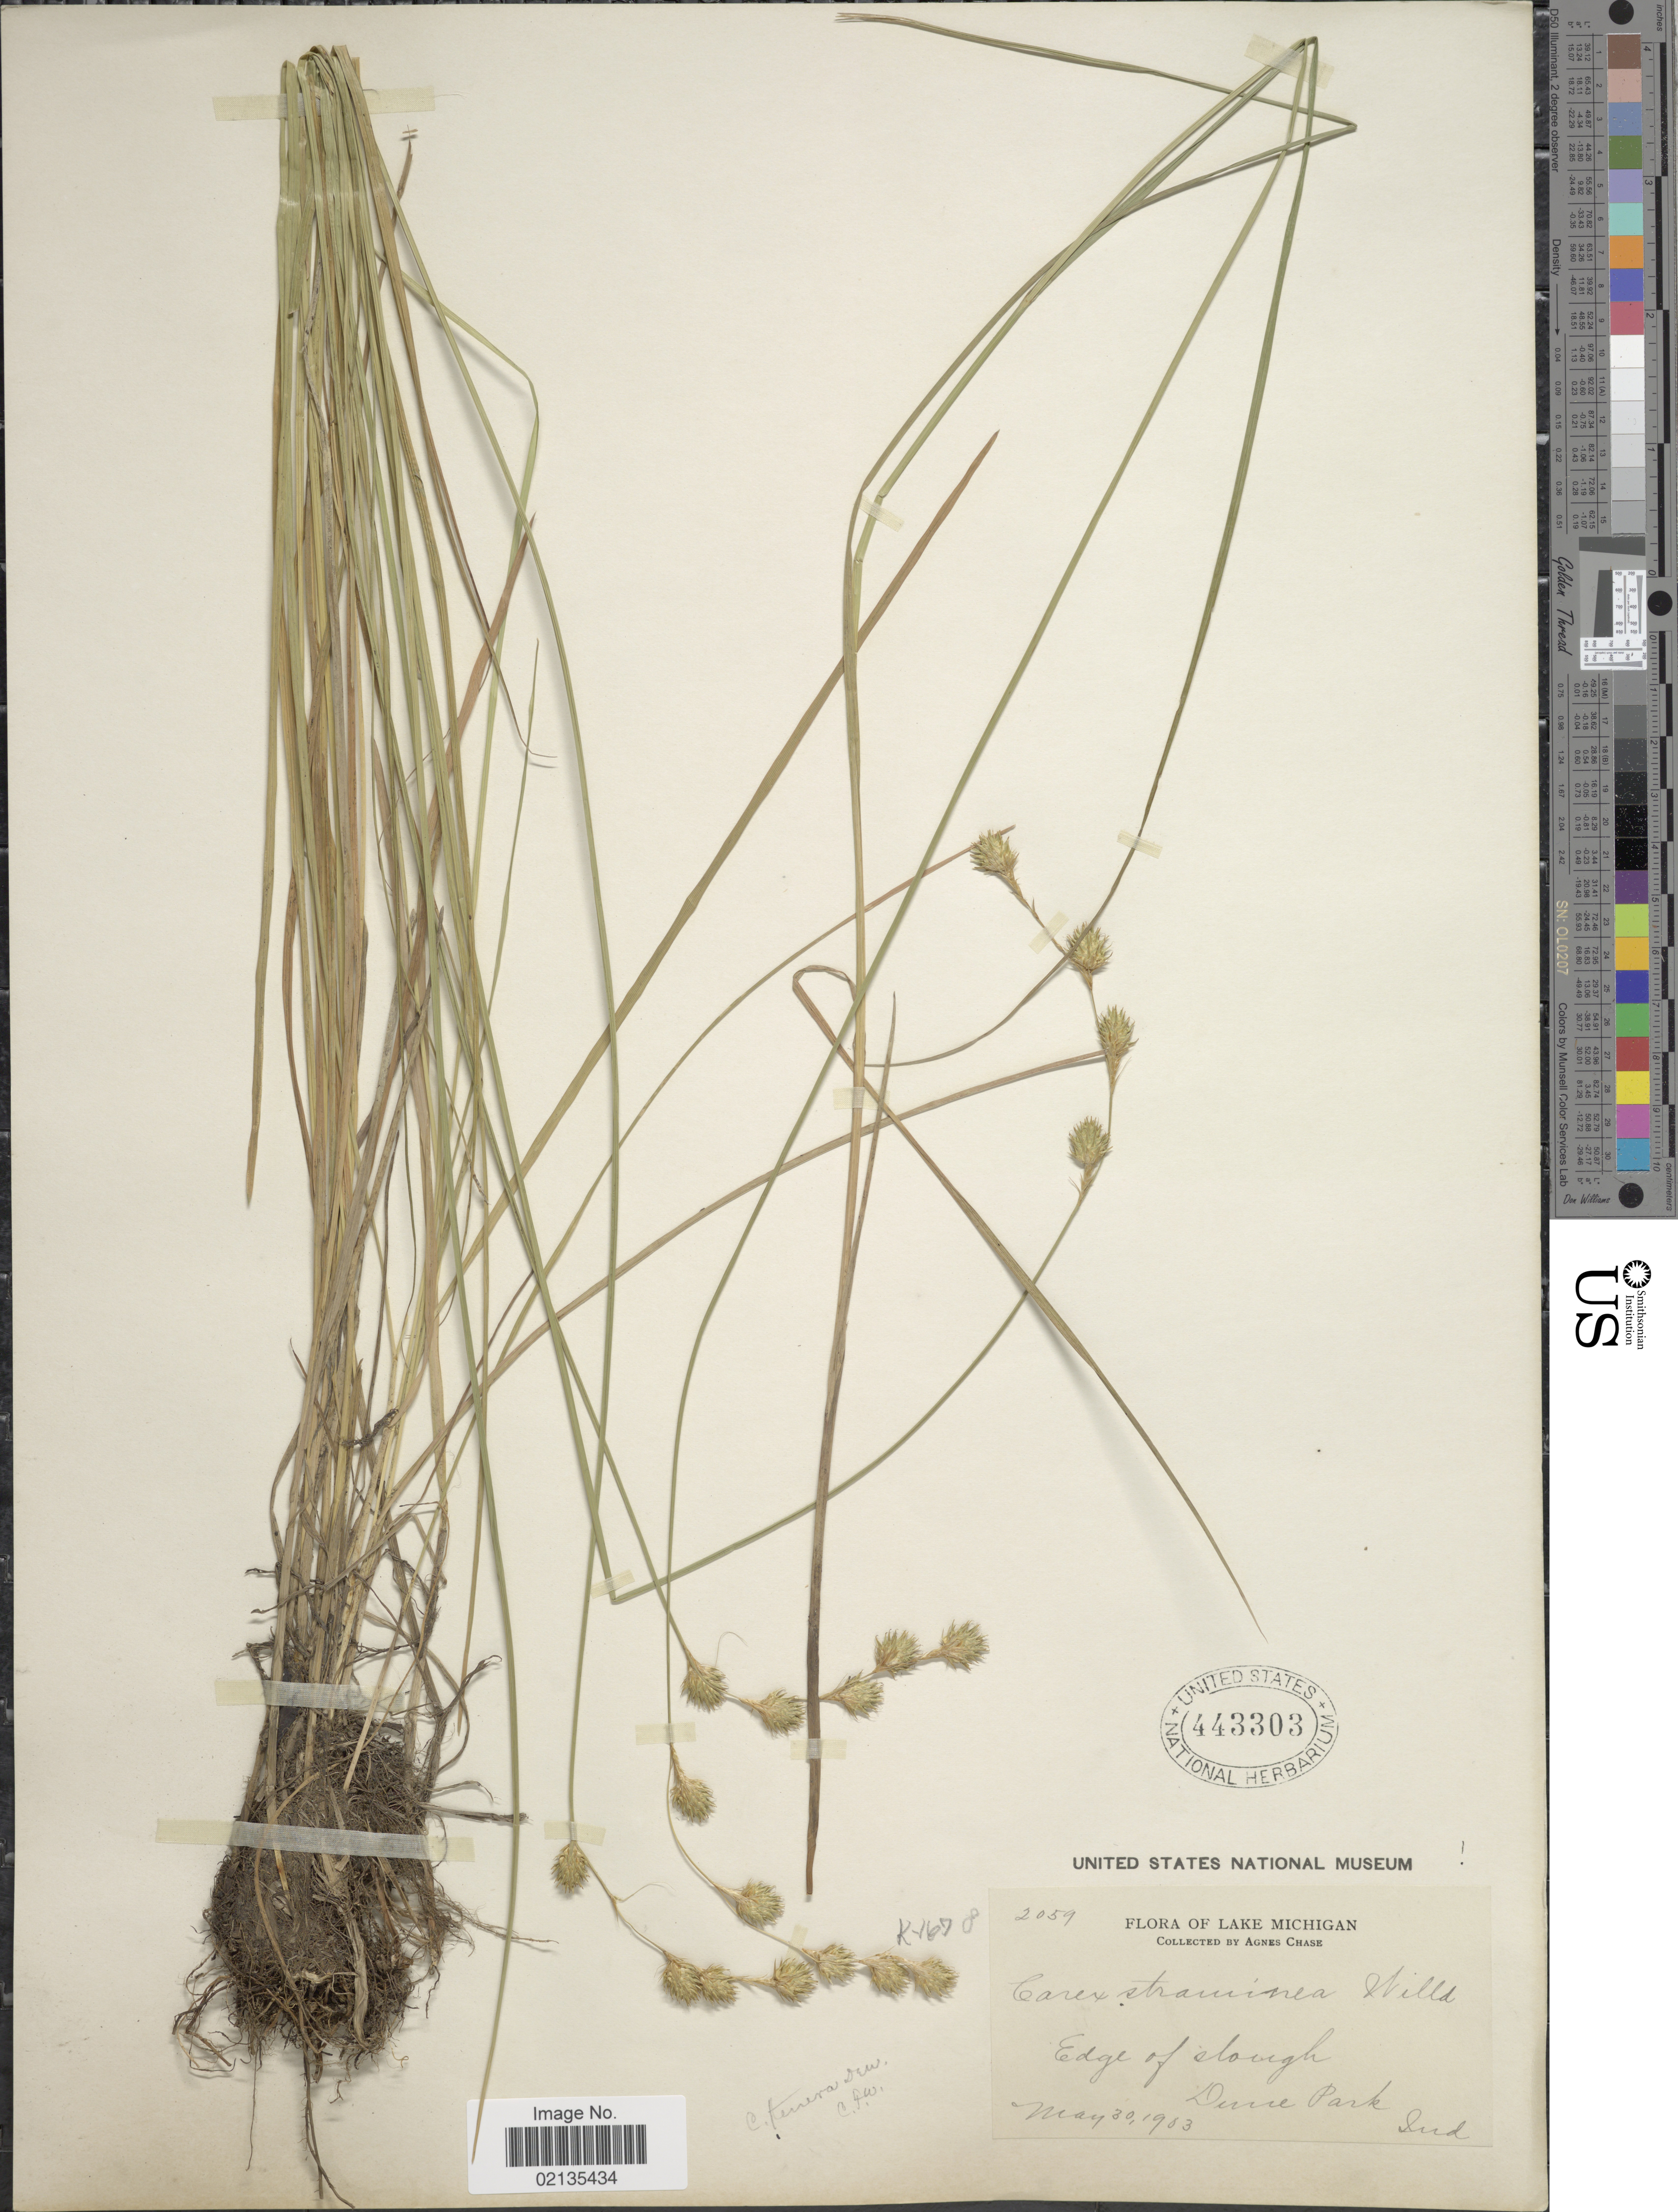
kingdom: Plantae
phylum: Tracheophyta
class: Liliopsida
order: Poales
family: Cyperaceae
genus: Carex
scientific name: Carex straminea Willd ex Schkuhr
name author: Willd. ex Schkuhr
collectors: A. Chase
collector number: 2059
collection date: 1903-05-30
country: United States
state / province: Indiana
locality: Lake Michigan, edge of slough, Dune Park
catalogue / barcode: US 443303